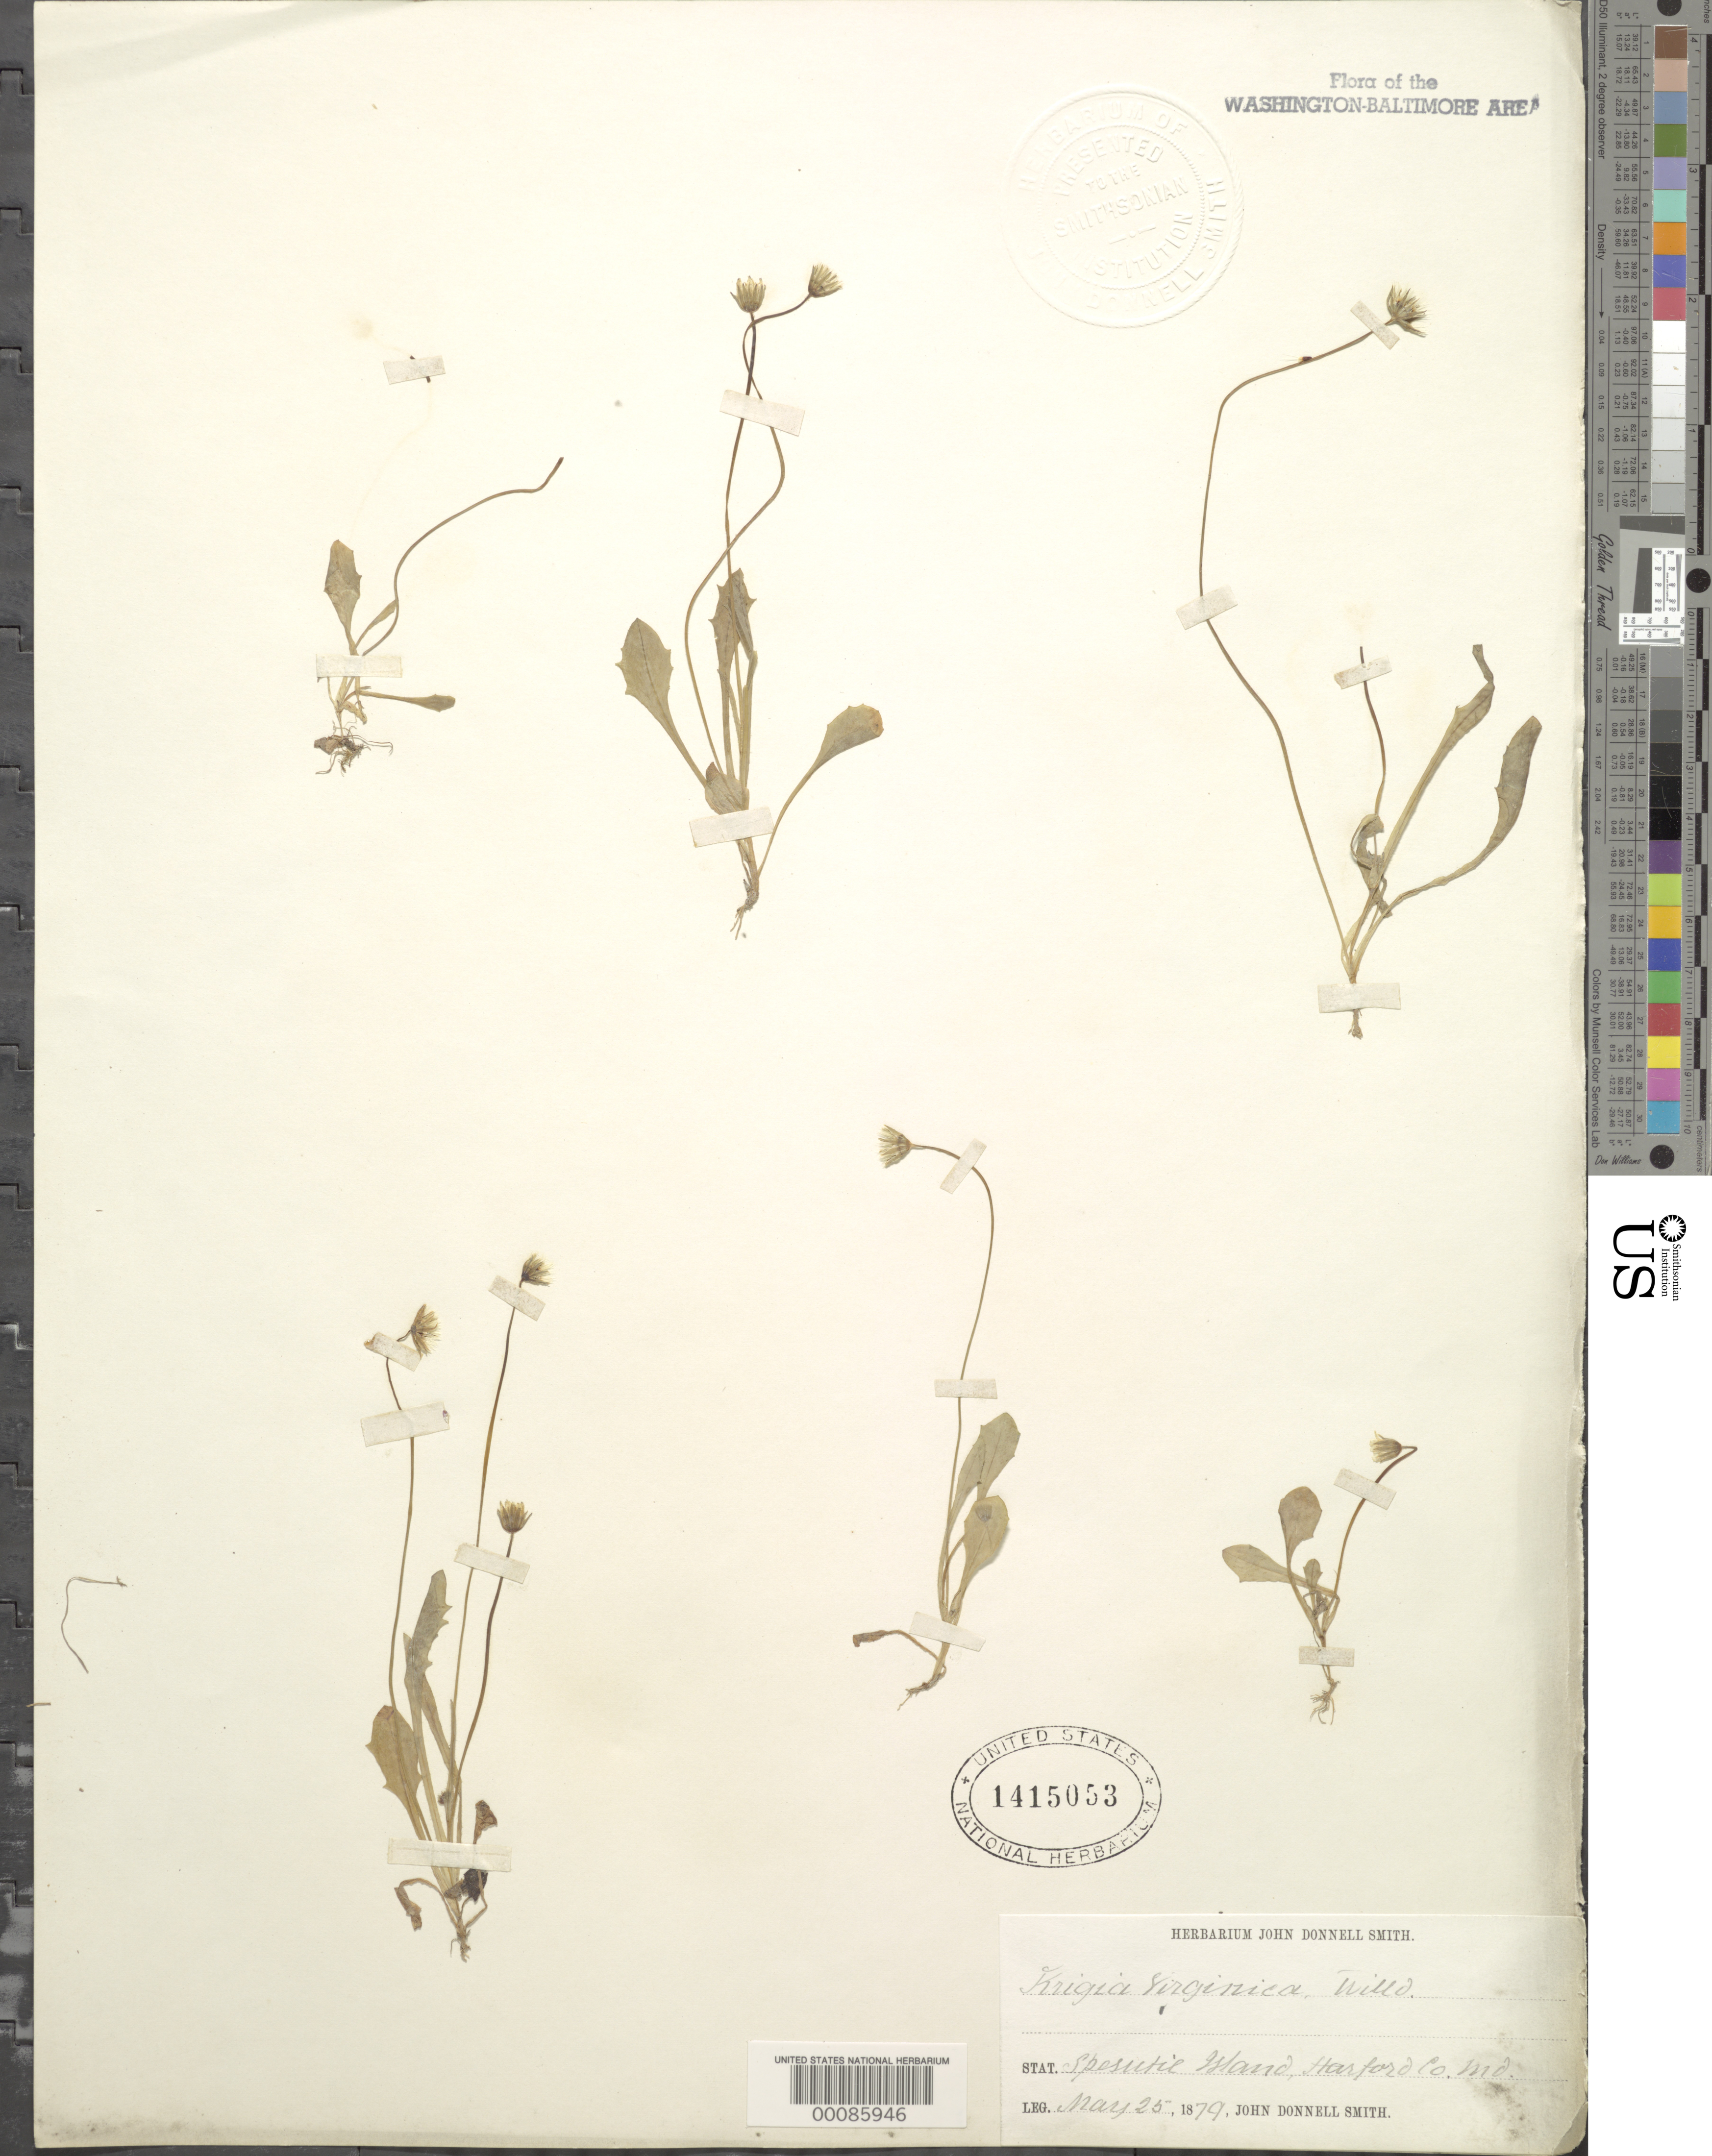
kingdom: Plantae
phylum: Tracheophyta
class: Magnoliopsida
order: Asterales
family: Asteraceae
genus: Krigia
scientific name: Krigia virginica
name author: (L.) Willd.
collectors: J. Donnell Smith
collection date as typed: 25 May 1879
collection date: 1879-05-25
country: United States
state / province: Maryland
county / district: Harford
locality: Spesutie Island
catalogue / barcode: US 1415053